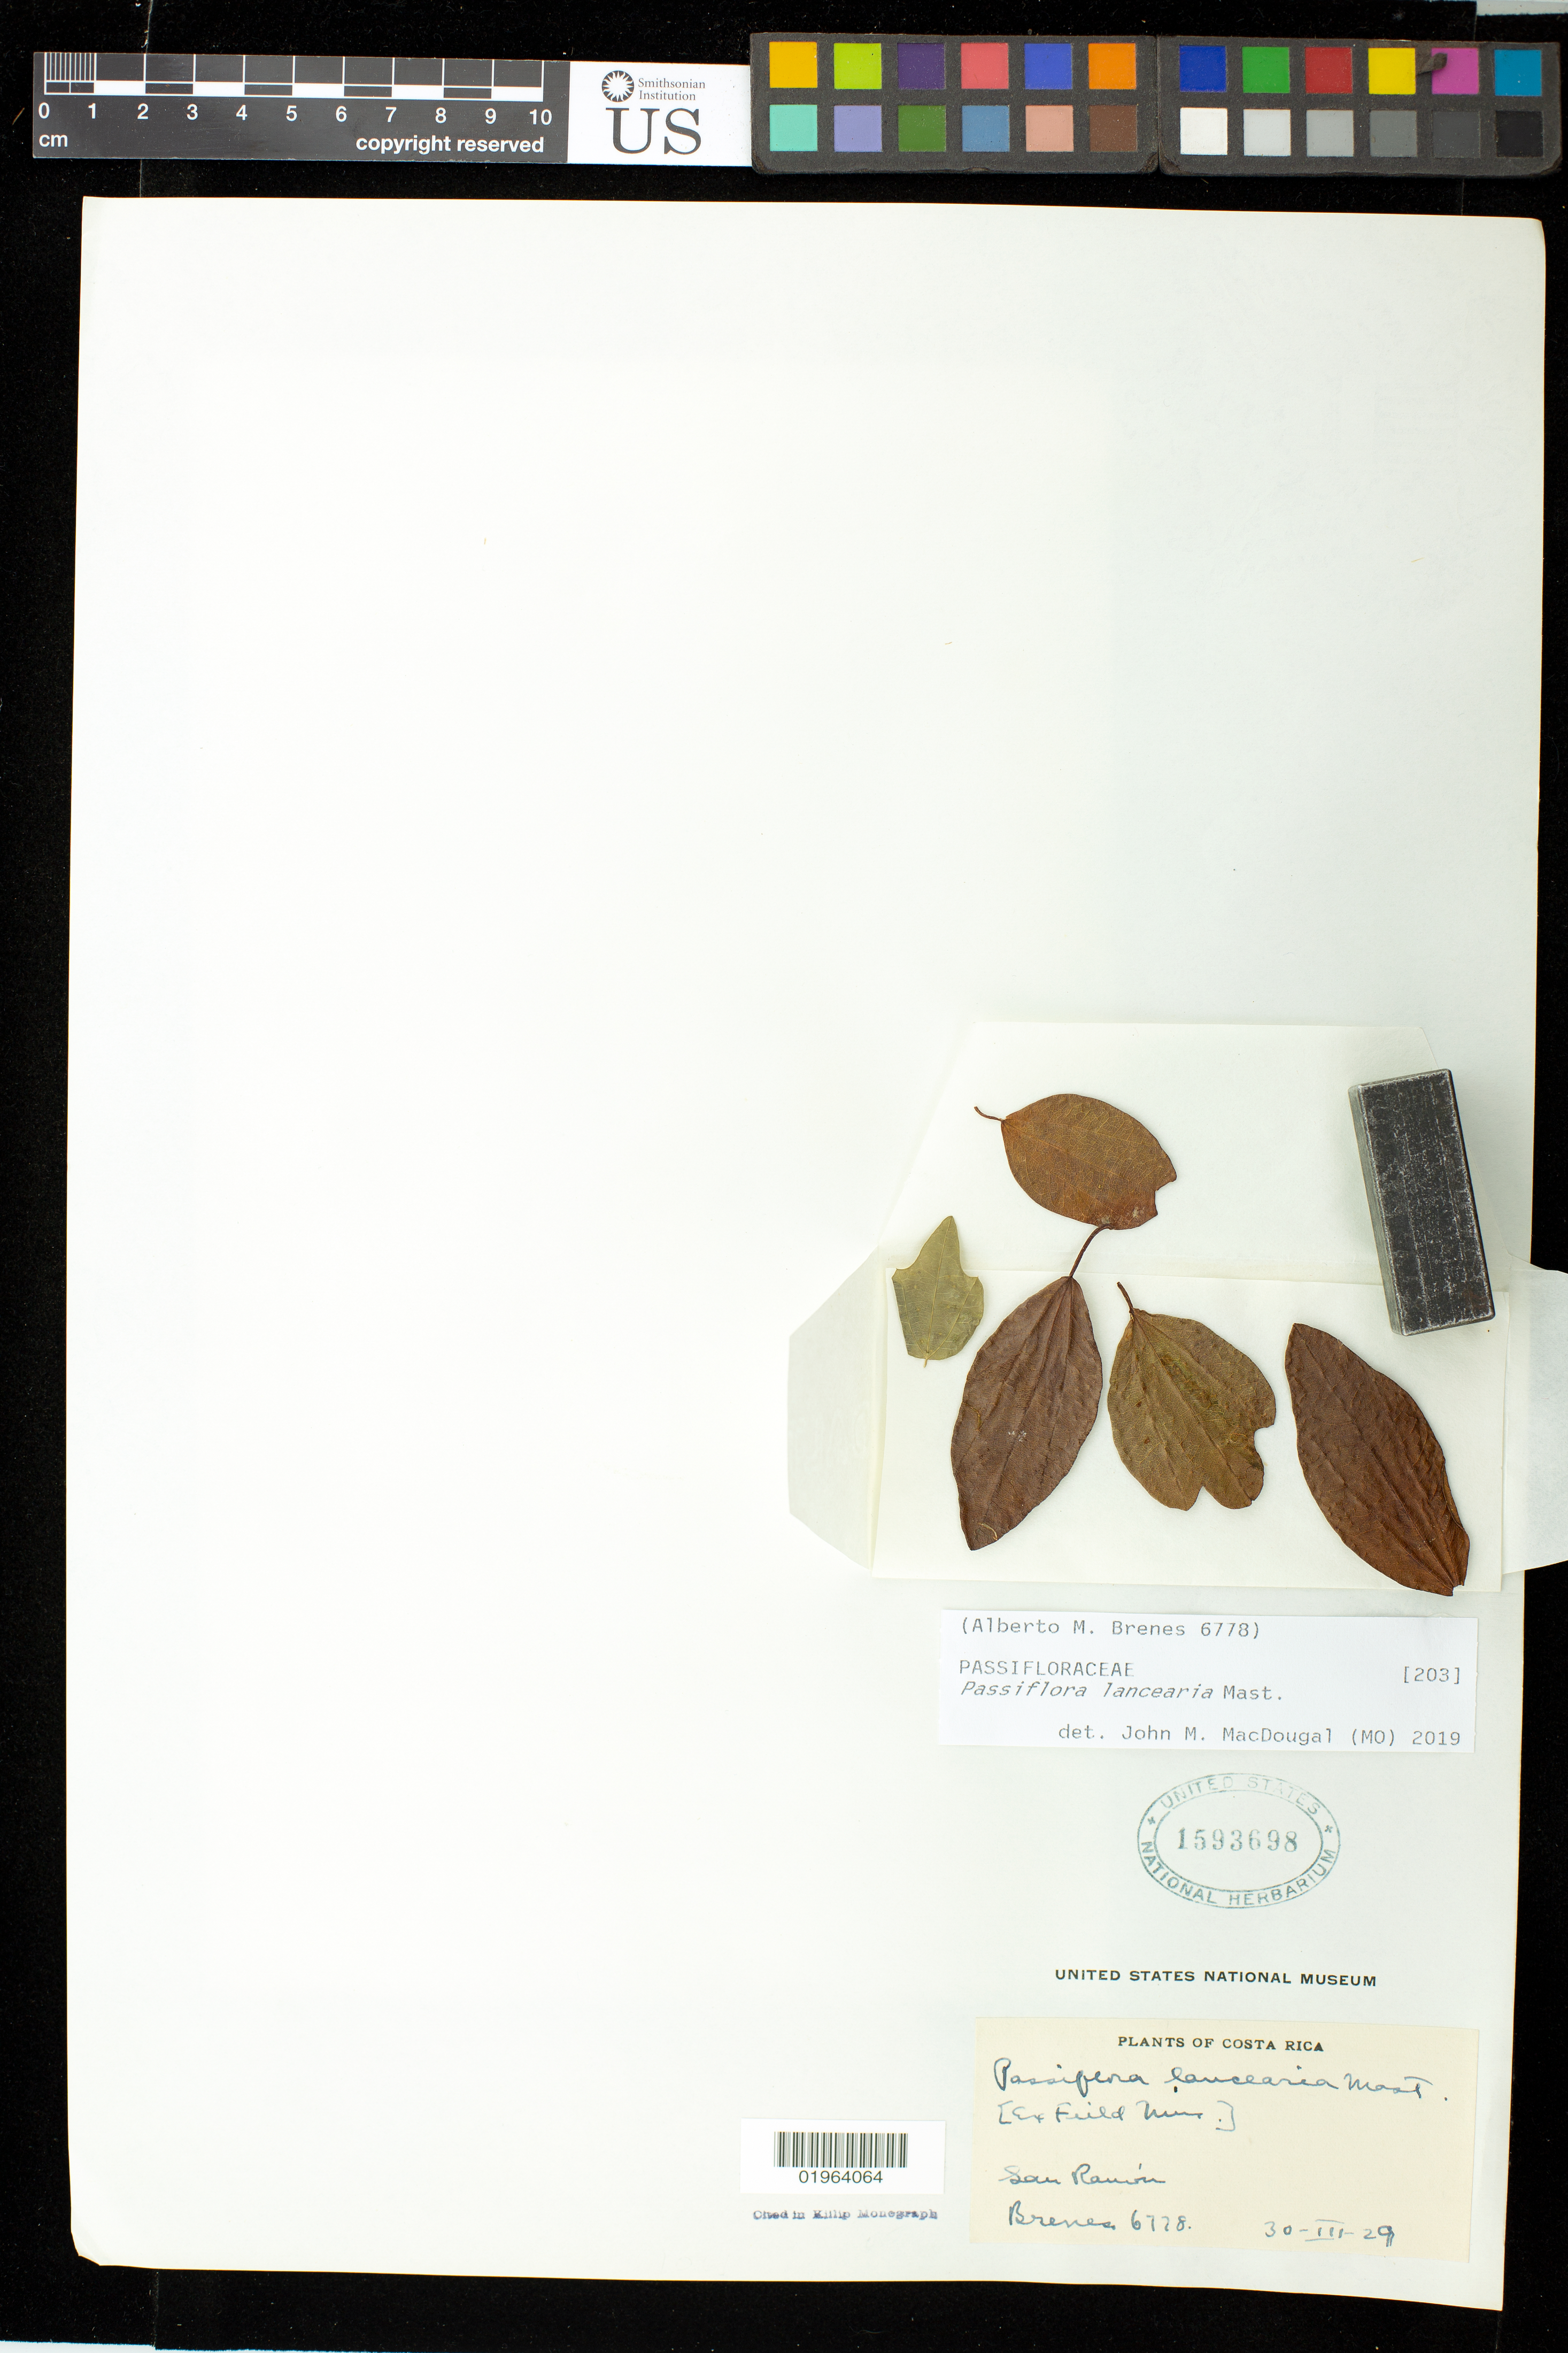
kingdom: Plantae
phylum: Tracheophyta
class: Magnoliopsida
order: Malpighiales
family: Passifloraceae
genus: Passiflora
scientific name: Passiflora lancearia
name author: Mast.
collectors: A. Brenes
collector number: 6778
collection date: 1929-03-30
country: Costa Rica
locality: San Ramon.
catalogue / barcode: US 1593698